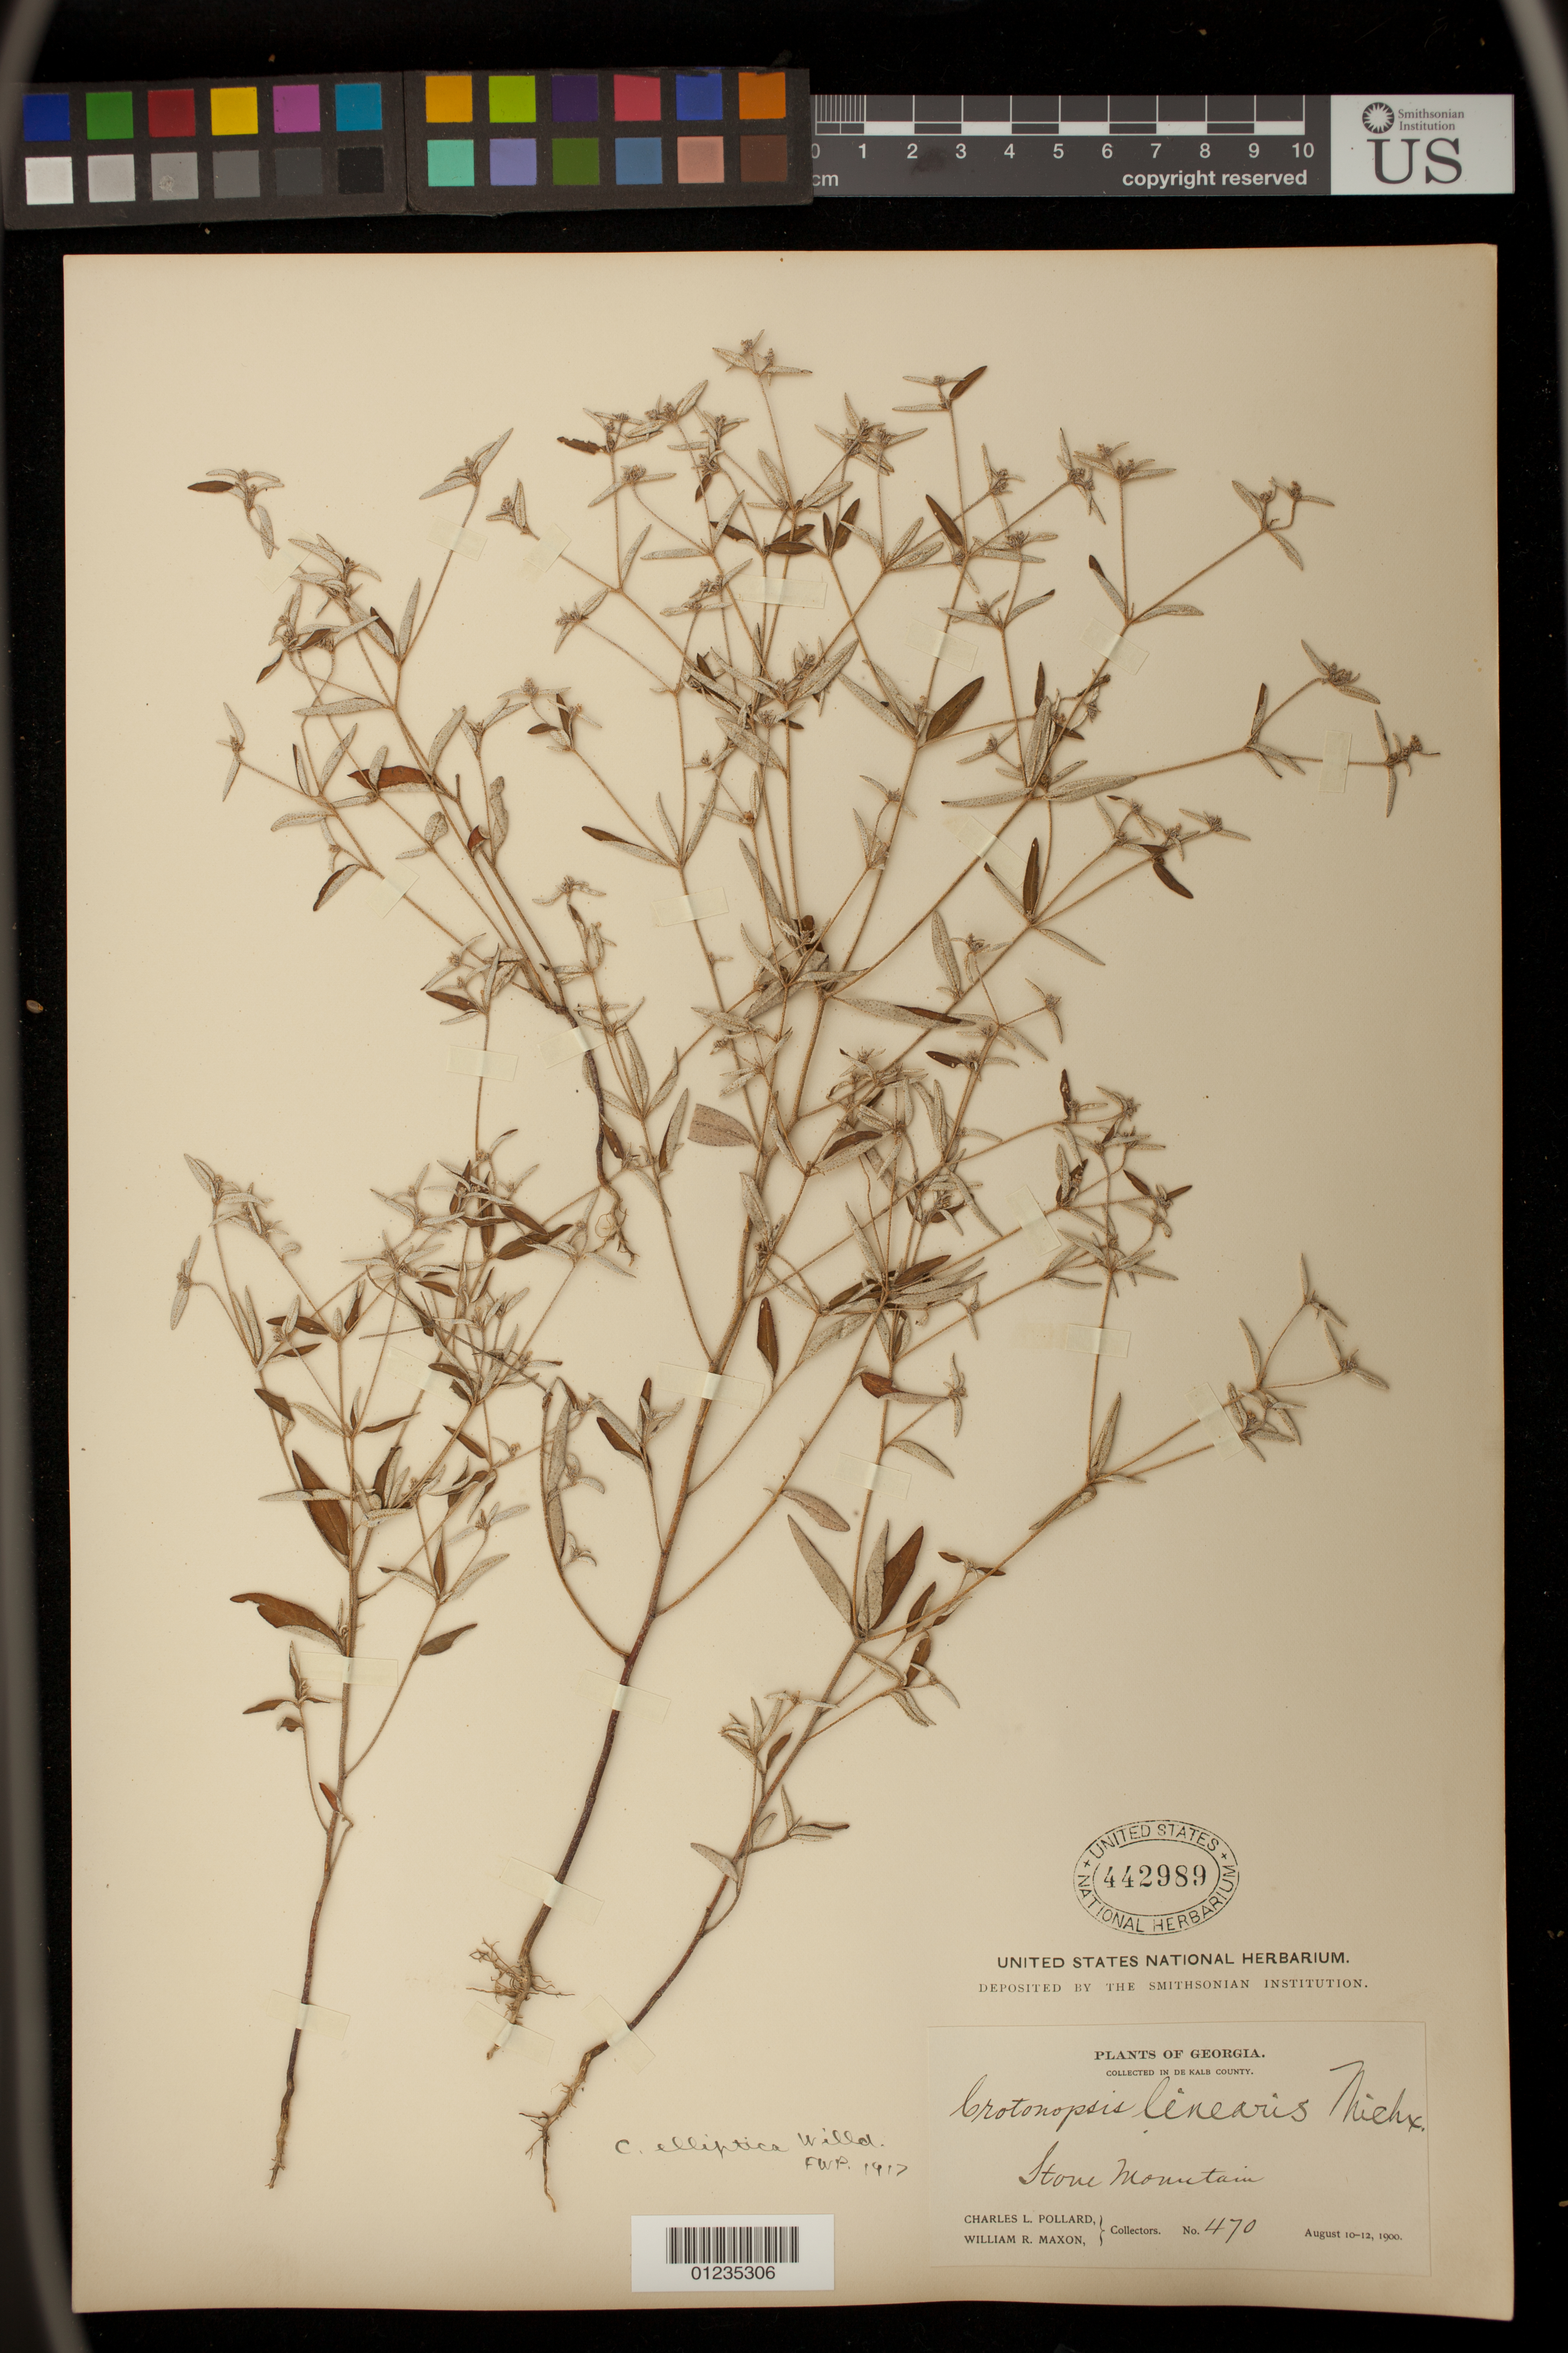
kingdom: Plantae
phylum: Tracheophyta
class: Magnoliopsida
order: Malpighiales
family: Euphorbiaceae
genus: Crotonopsis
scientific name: Crotonopsis elliptica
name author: Willd.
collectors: C. L. Pollard & W. R. Maxon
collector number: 470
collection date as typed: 10 Aug 1900 to 12 Aug 1900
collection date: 1900-08-10/1900-08-12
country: United States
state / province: Georgia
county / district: De Kalb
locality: Stone mountain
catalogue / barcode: US 442989